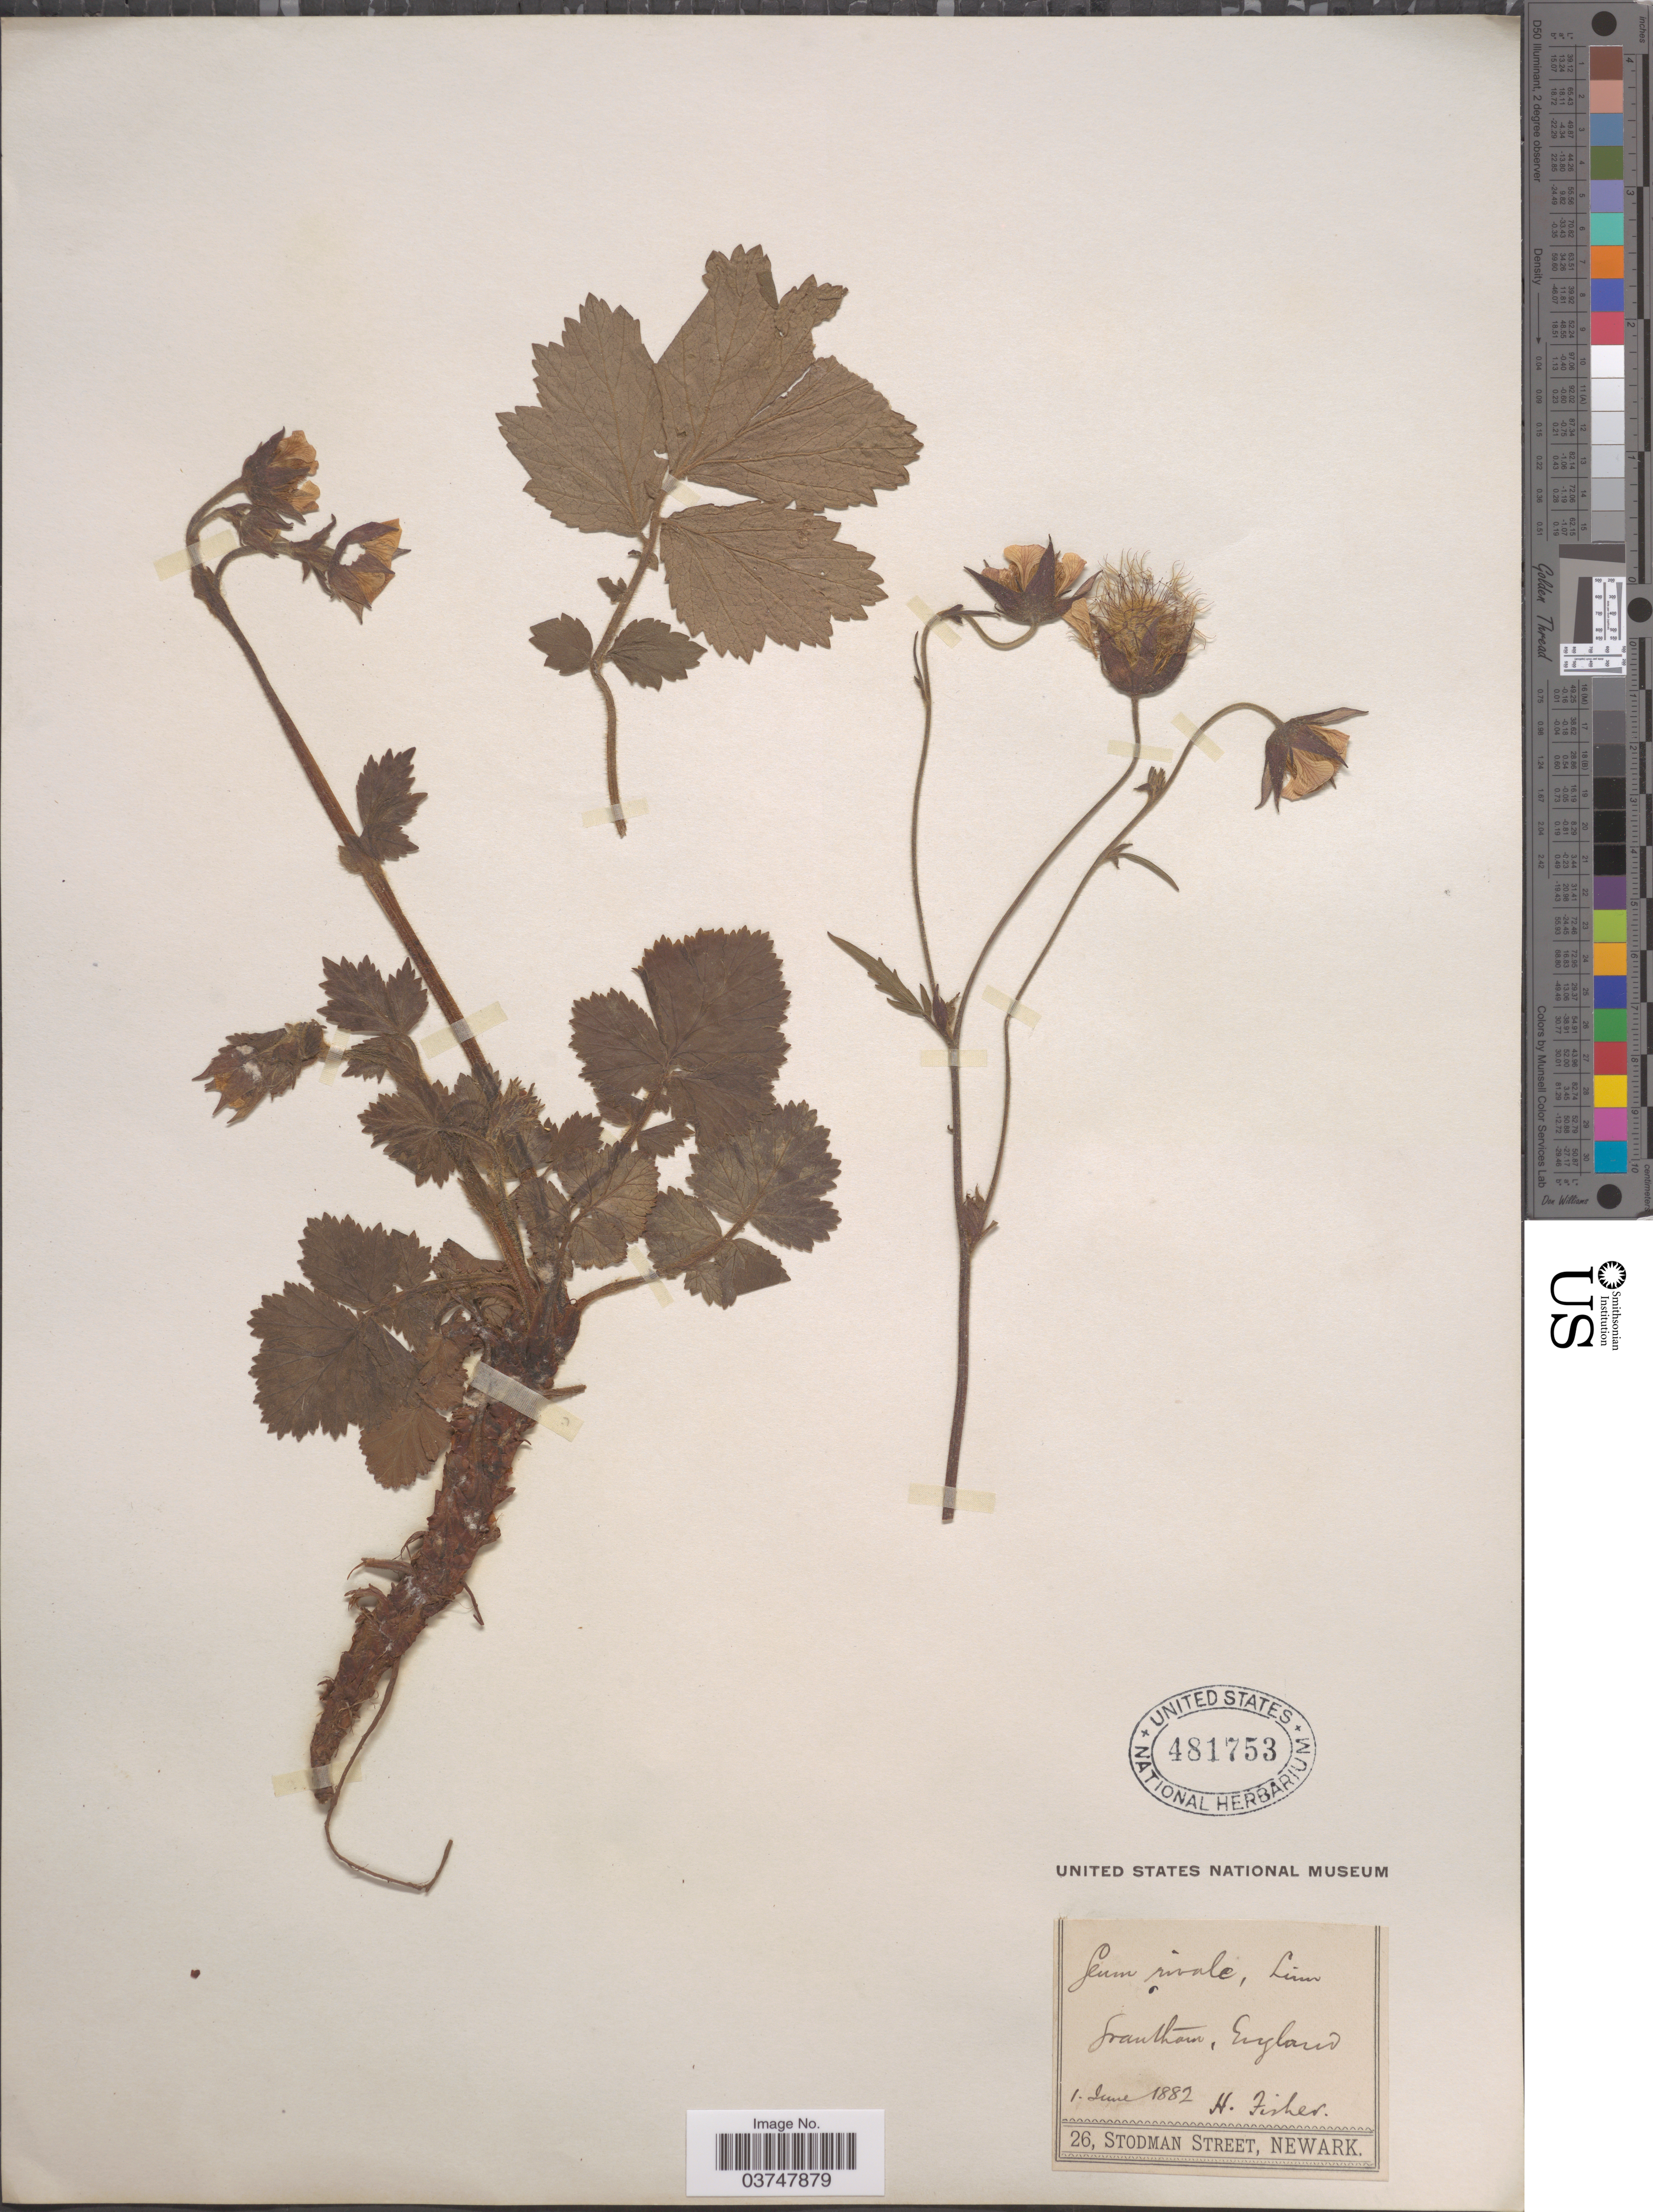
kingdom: Plantae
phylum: Tracheophyta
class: Magnoliopsida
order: Rosales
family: Rosaceae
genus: Geum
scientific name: Geum rivale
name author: L.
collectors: H. H. Fisher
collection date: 1882-06-01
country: United Kingdom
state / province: England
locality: Grantham.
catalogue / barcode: US 481753